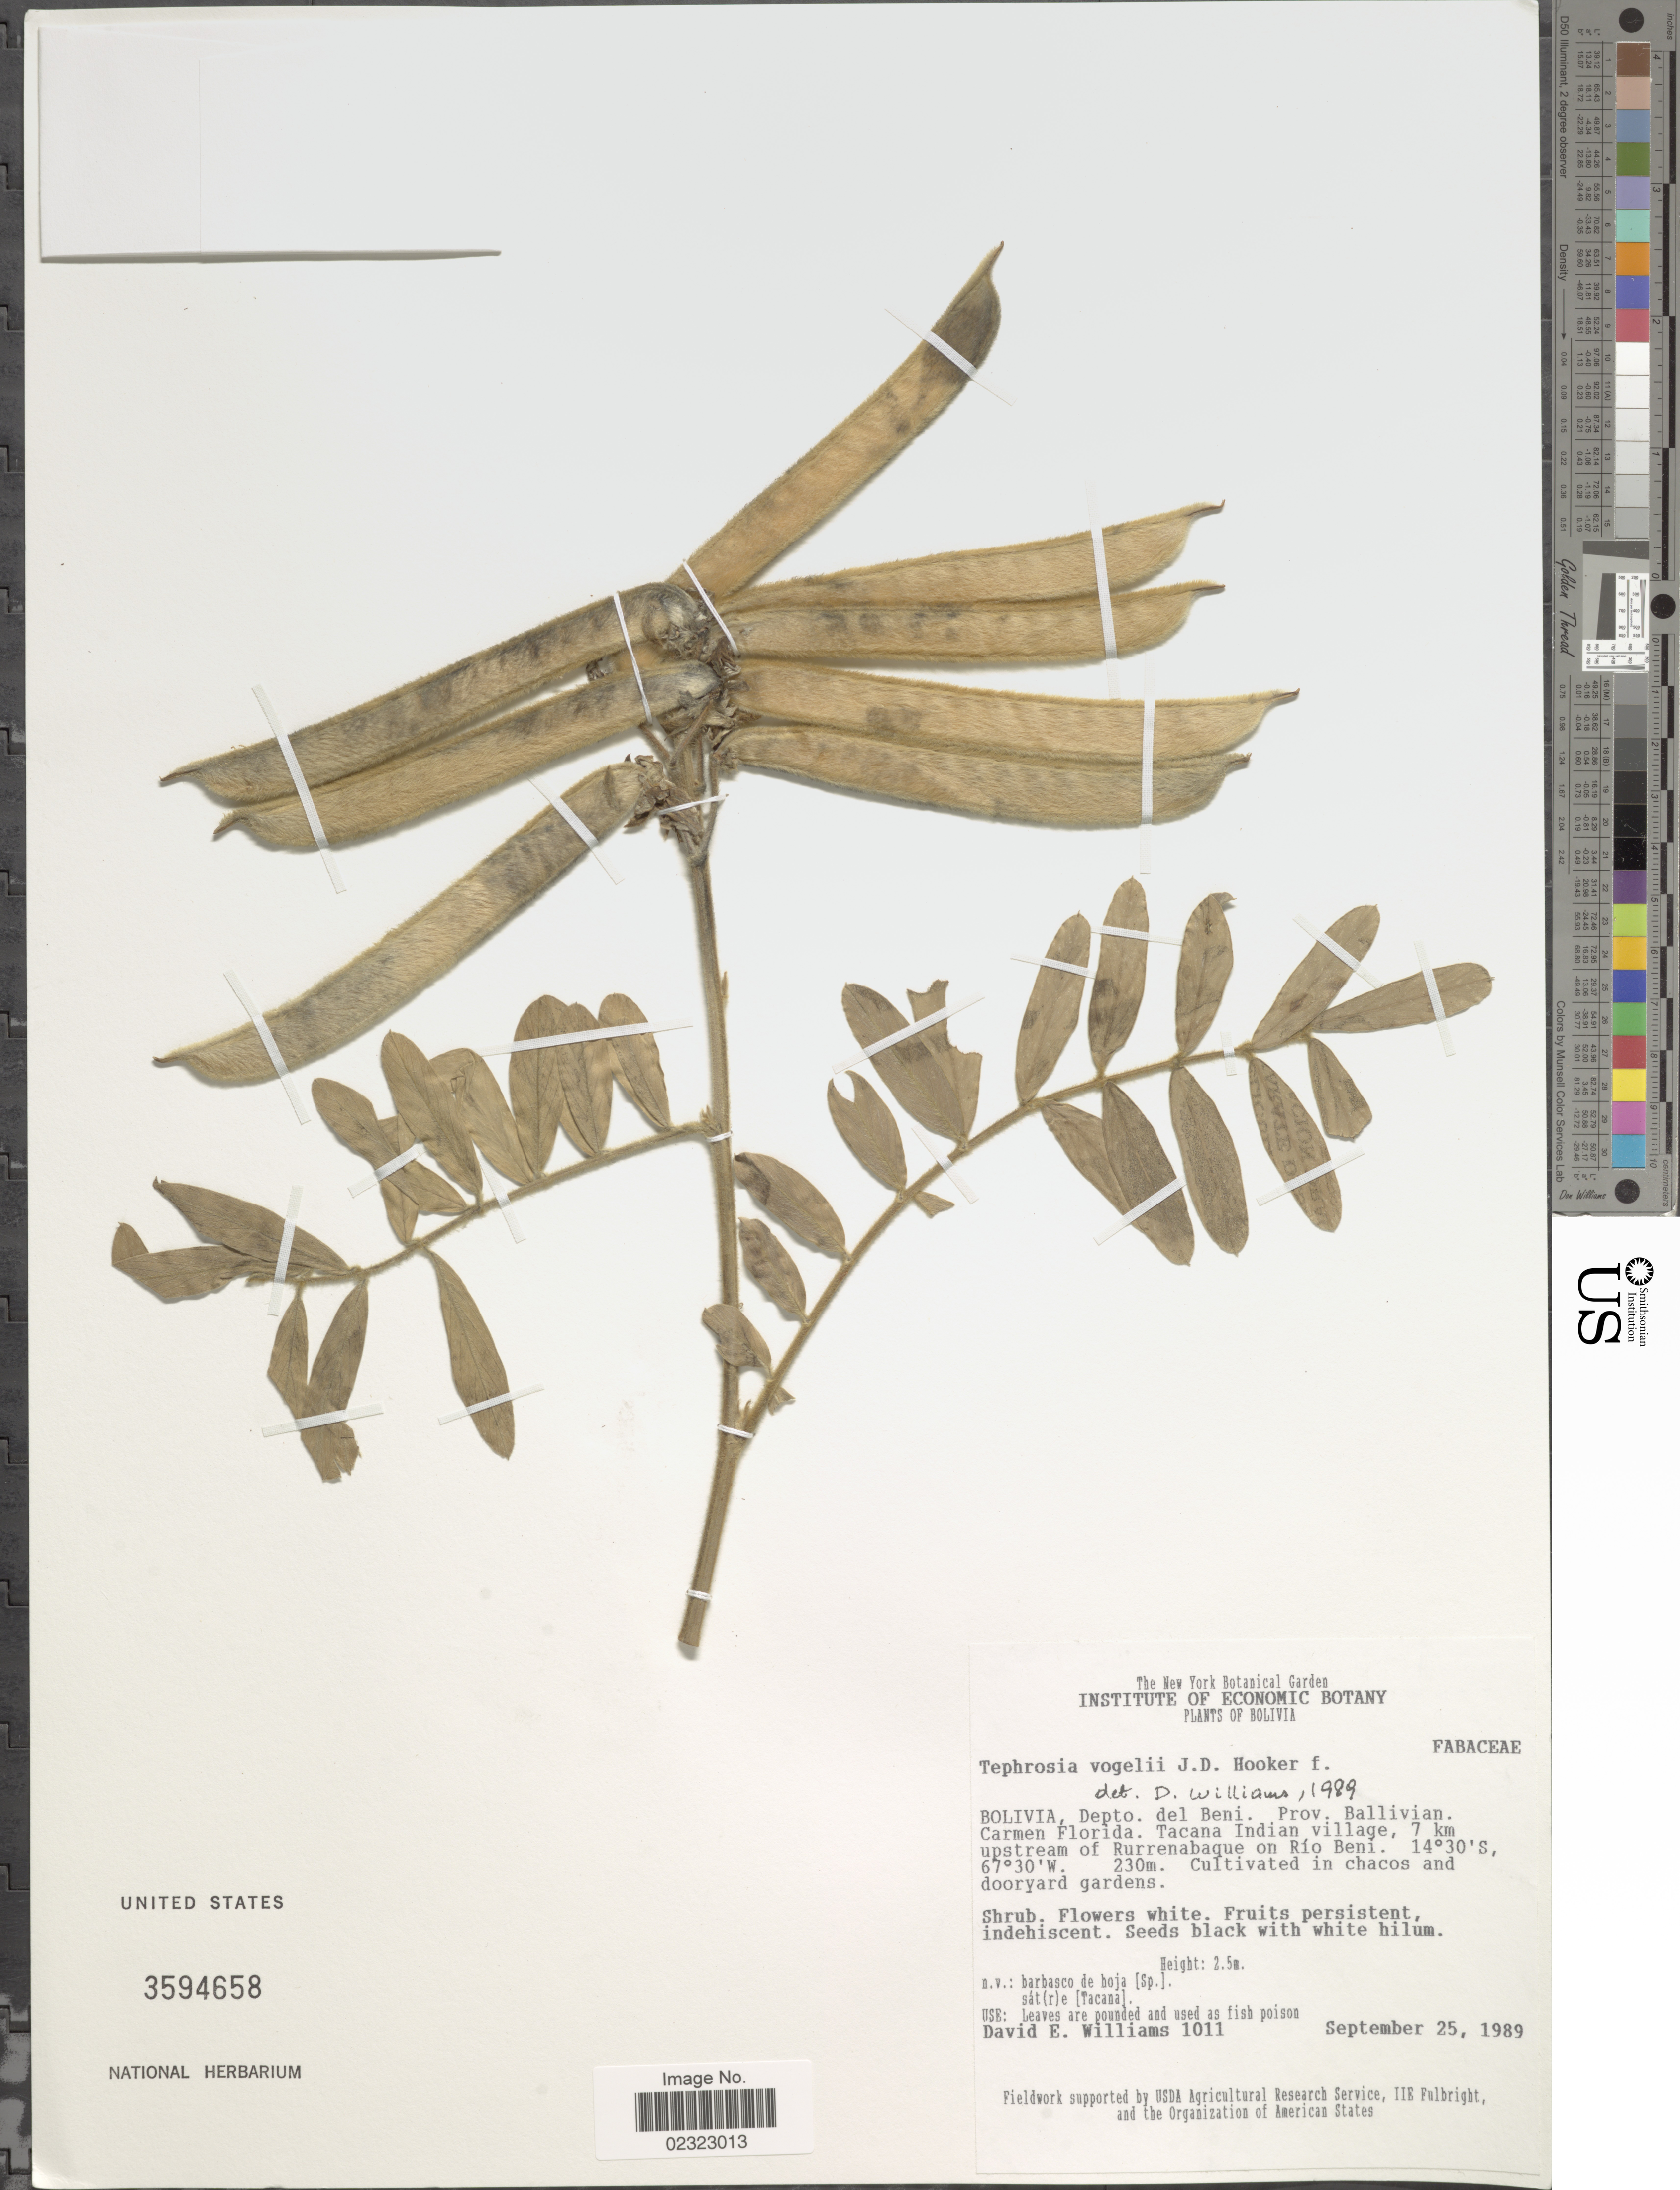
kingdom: Plantae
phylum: Tracheophyta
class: Magnoliopsida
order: Fabales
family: Fabaceae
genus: Tephrosia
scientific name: Tephrosia vogelii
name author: Hook. f.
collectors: D. E. Williams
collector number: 1011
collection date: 1989-09-25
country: Bolivia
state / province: Beni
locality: Bolivia, Depto. del Beni: Prov. Ballivan, Carmen Florida, Tacana Indian village, 7 km upstream of Rurrenabaque on Rio Beni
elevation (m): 230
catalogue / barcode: US 3594658